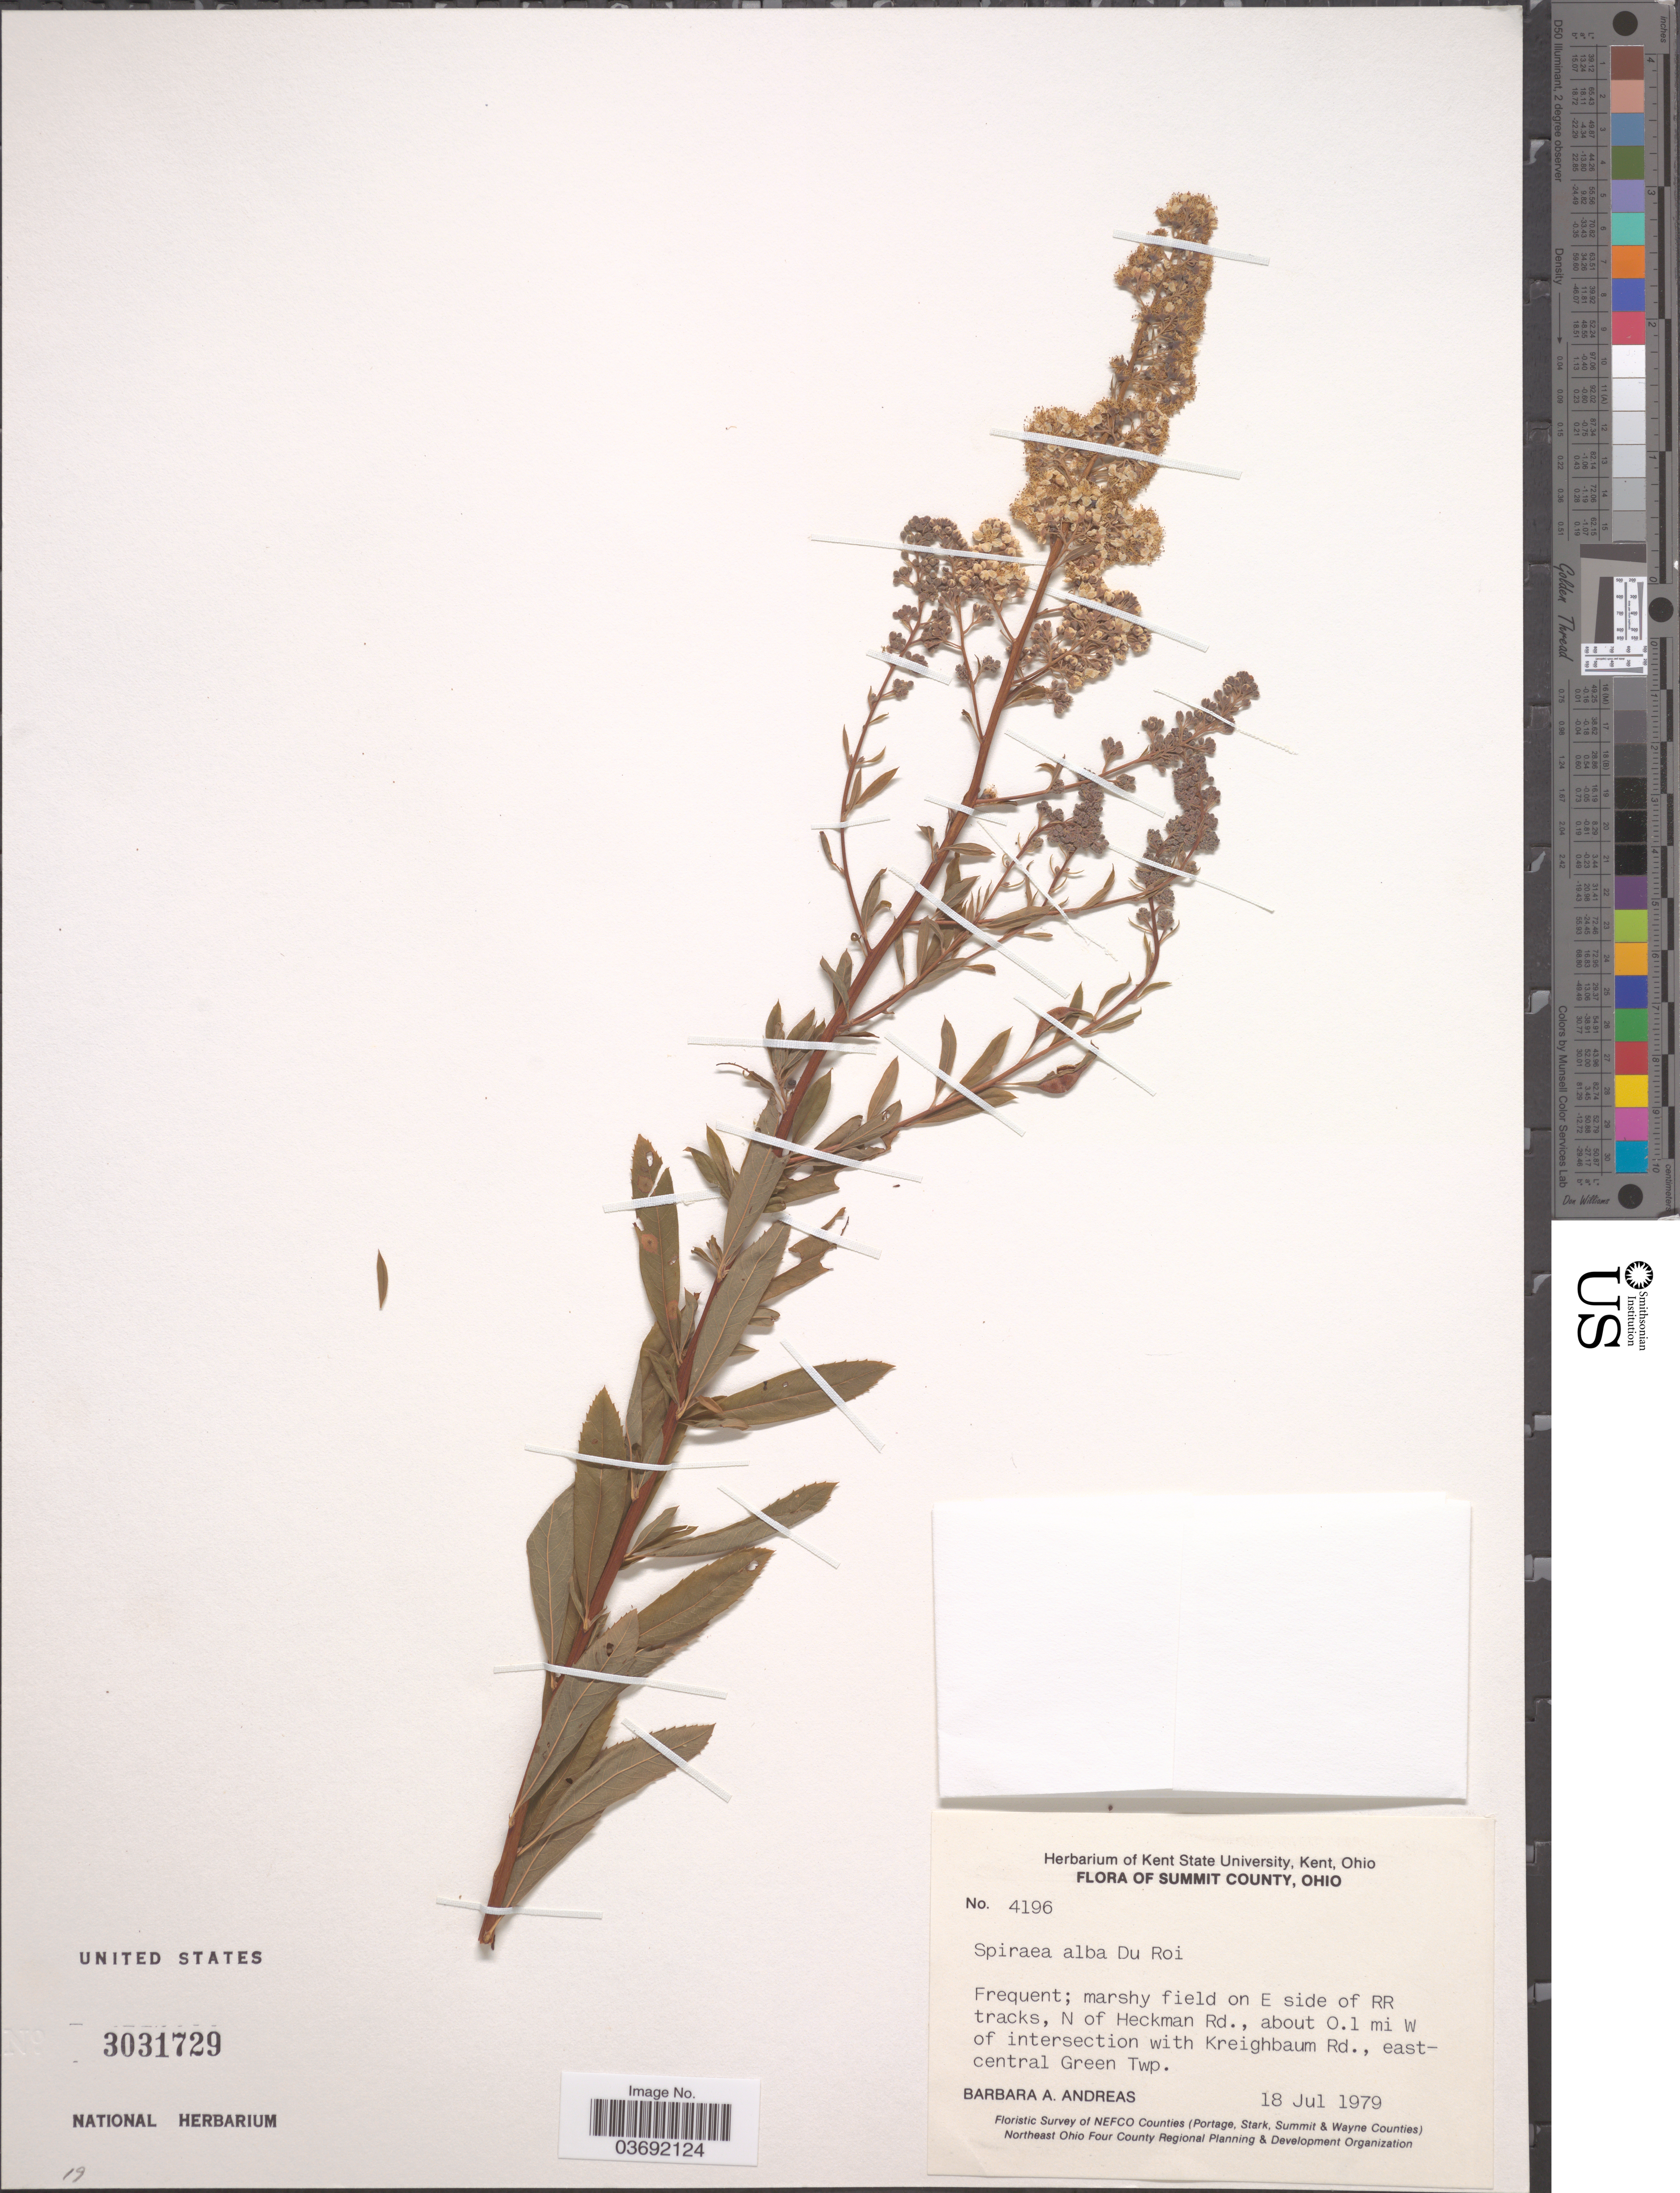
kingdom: Plantae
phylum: Tracheophyta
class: Magnoliopsida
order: Rosales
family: Rosaceae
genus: Spiraea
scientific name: Spiraea alba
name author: Du Roi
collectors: B. A. Andreas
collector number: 4196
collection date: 1979-07-18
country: United States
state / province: Ohio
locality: Summit County. E side of RR tracks, N of Heckman Rd., about 0.1 mi W of intersection with Kreighbaum Rd., eastcentral Green Twp.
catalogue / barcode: US 3031729